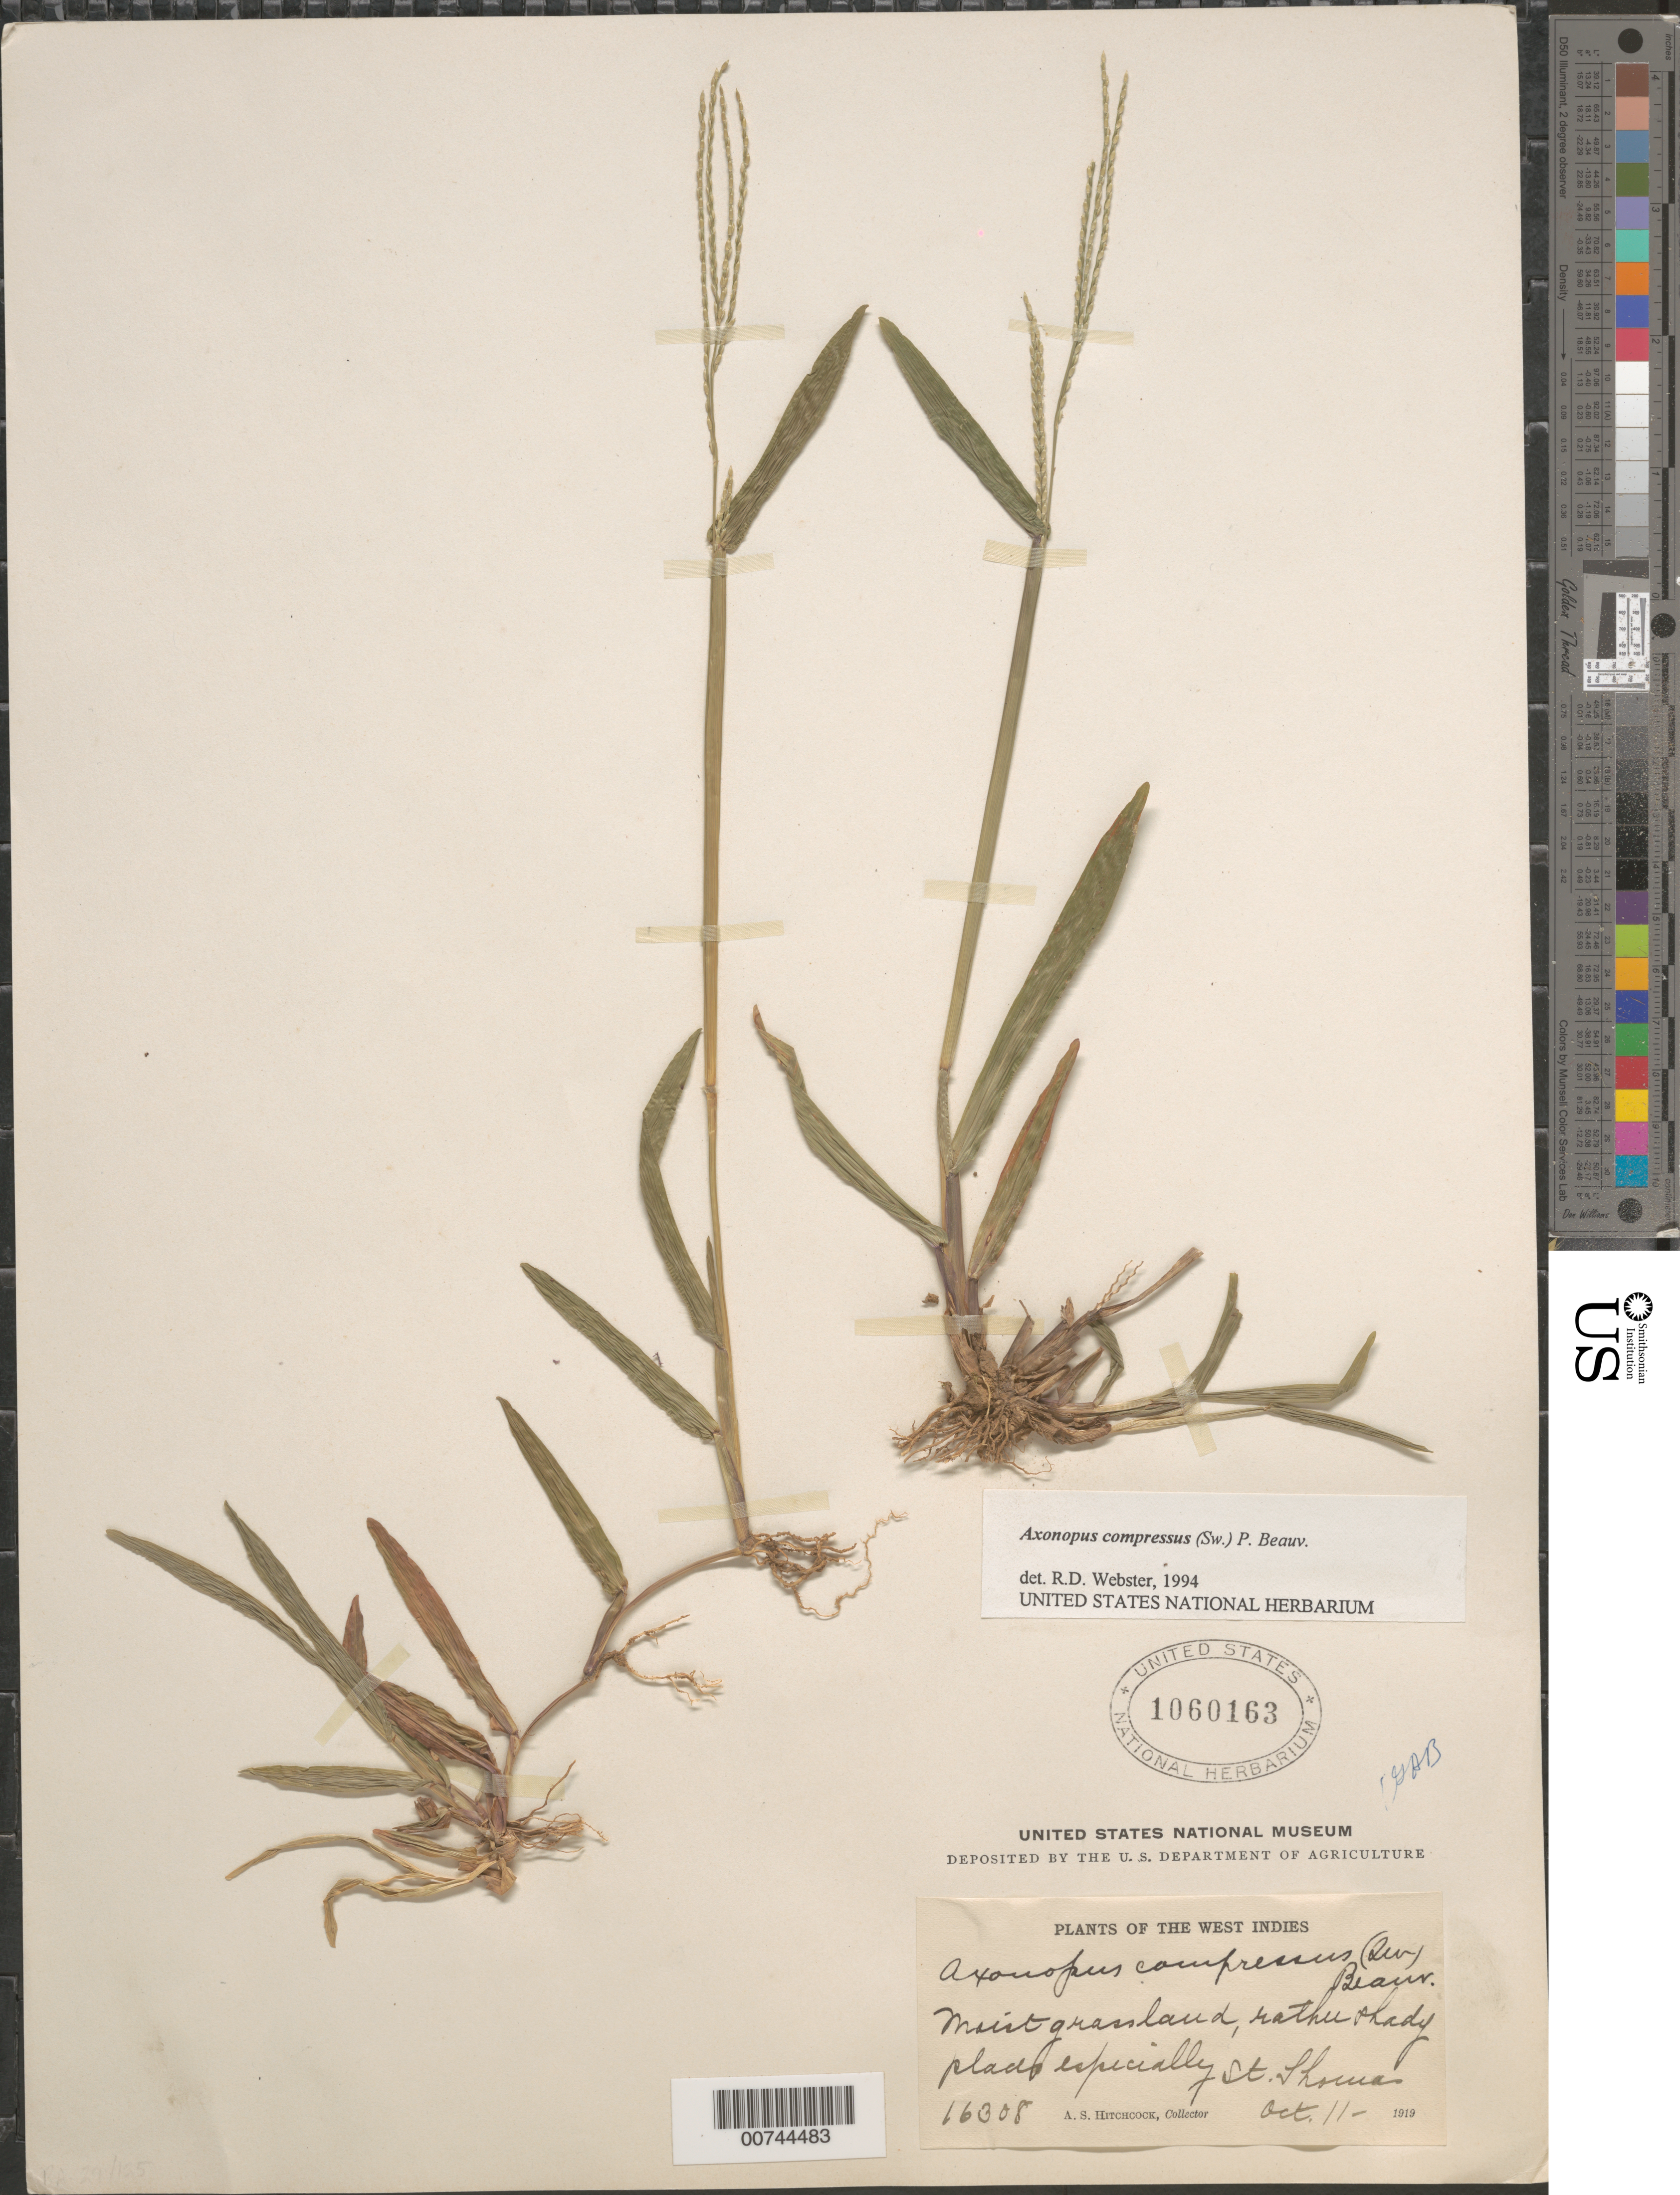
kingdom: Plantae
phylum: Tracheophyta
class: Liliopsida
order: Poales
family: Poaceae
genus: Axonopus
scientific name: Axonopus compressus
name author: (Sw.) P. Beauv.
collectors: A. S. Hitchcock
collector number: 16308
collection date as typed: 11 Oct 1919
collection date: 1919-10-11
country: U.S. Virgin Islands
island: St. Thomas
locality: St. Thomas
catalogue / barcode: US 1060163